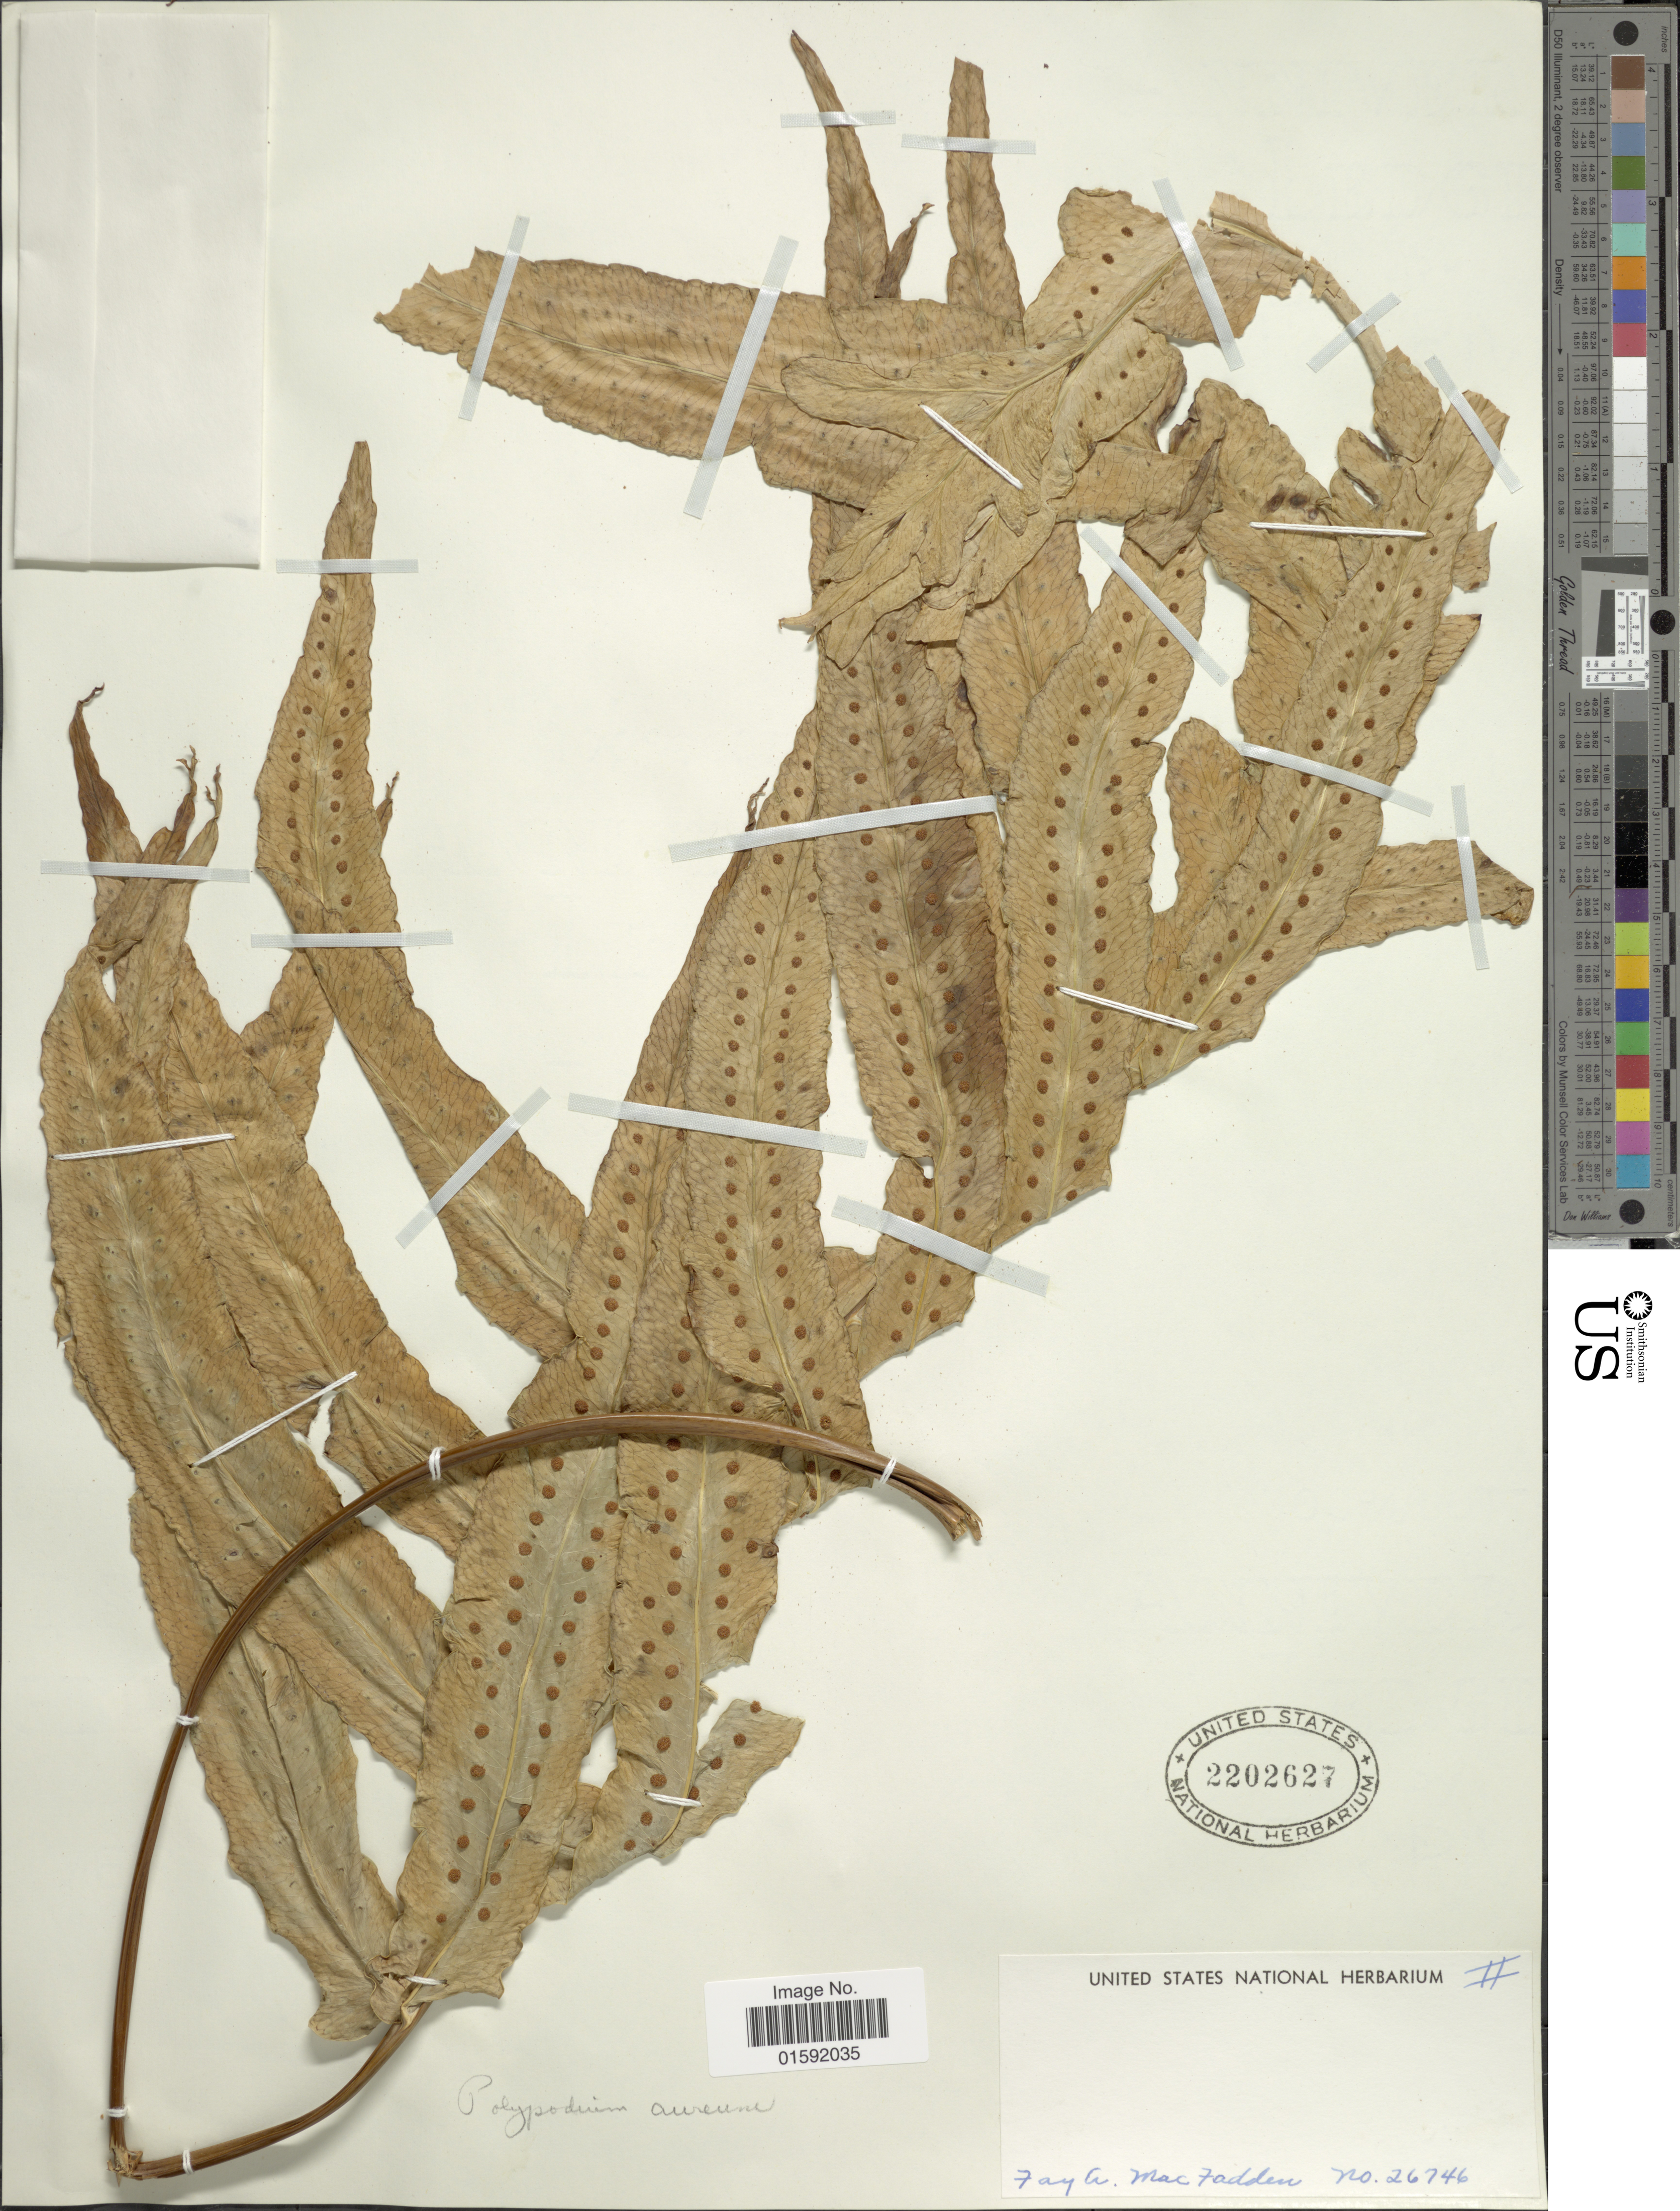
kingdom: Plantae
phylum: Tracheophyta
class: Polypodiopsida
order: Polypodiales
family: Polypodiaceae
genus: Phlebodium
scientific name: Phlebodium aureum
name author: (L.) J. Sm.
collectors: F. McFadden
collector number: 26746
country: United States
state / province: California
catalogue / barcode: US 2202627